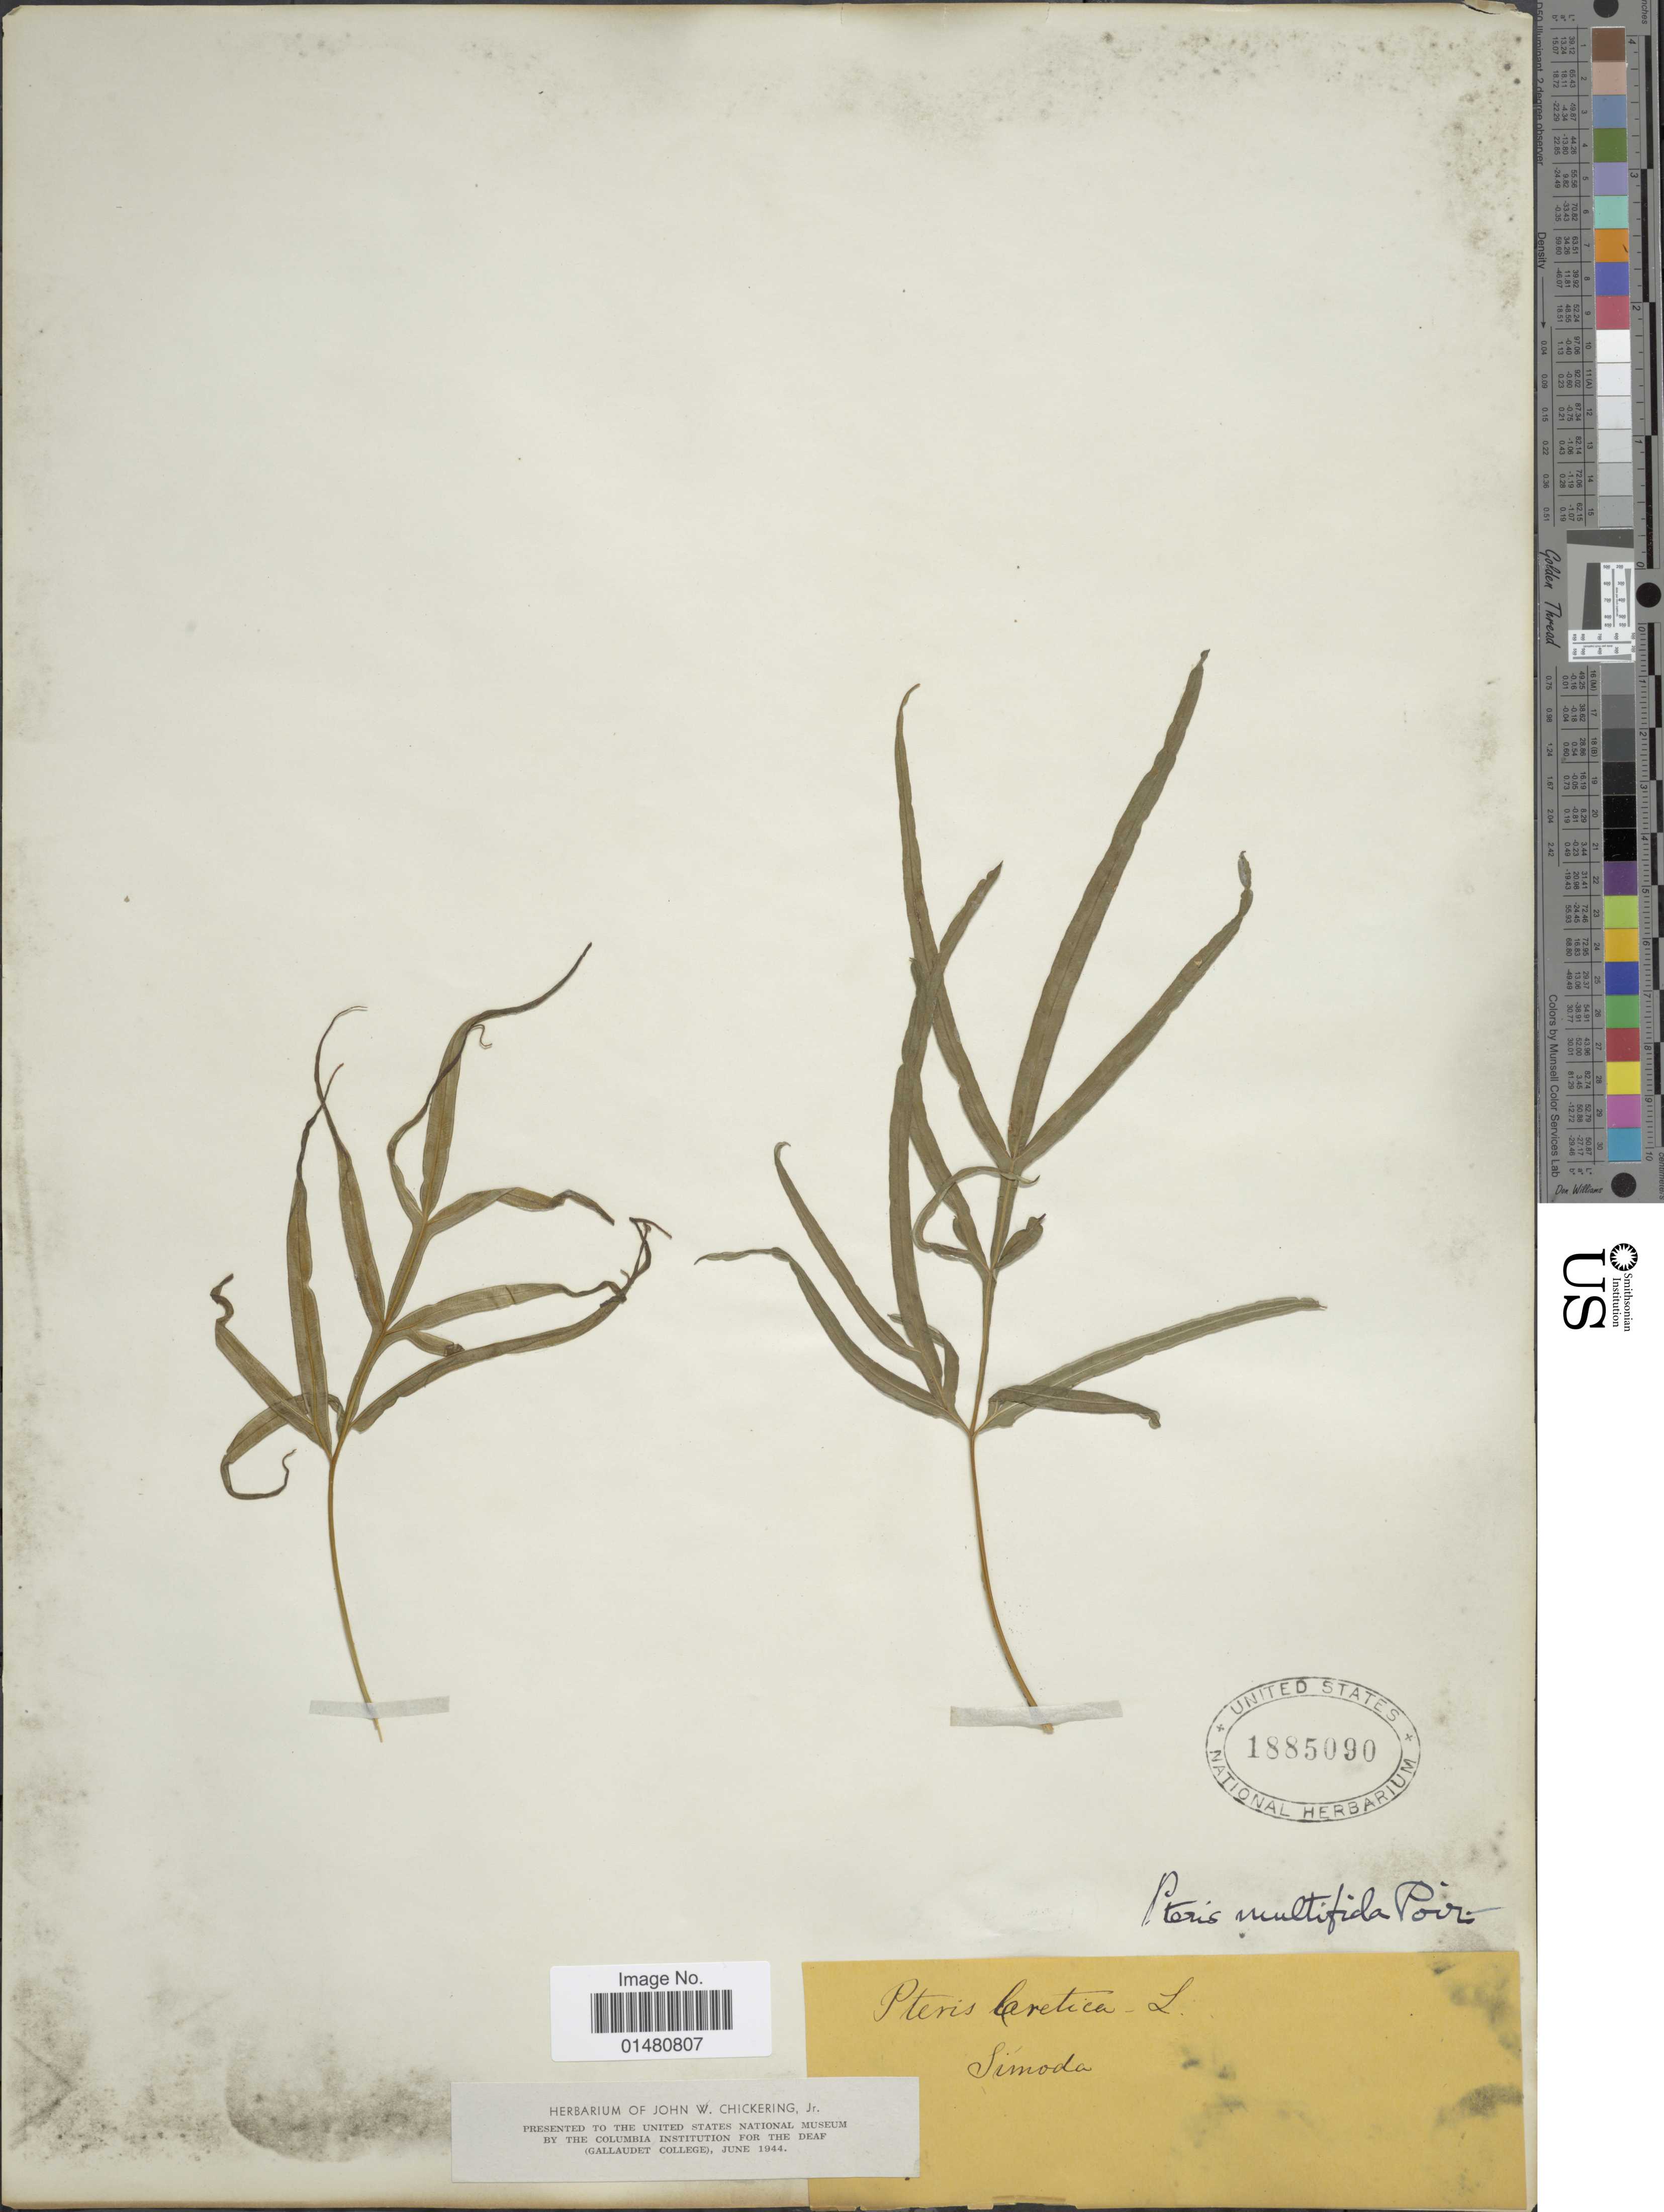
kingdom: Plantae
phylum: Tracheophyta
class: Polypodiopsida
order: Polypodiales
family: Pteridaceae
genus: Pteris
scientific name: Pteris multifida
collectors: ex herb. J.W. Chickering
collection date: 1944-06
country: Japan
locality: Simoda.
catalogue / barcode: US 1885090